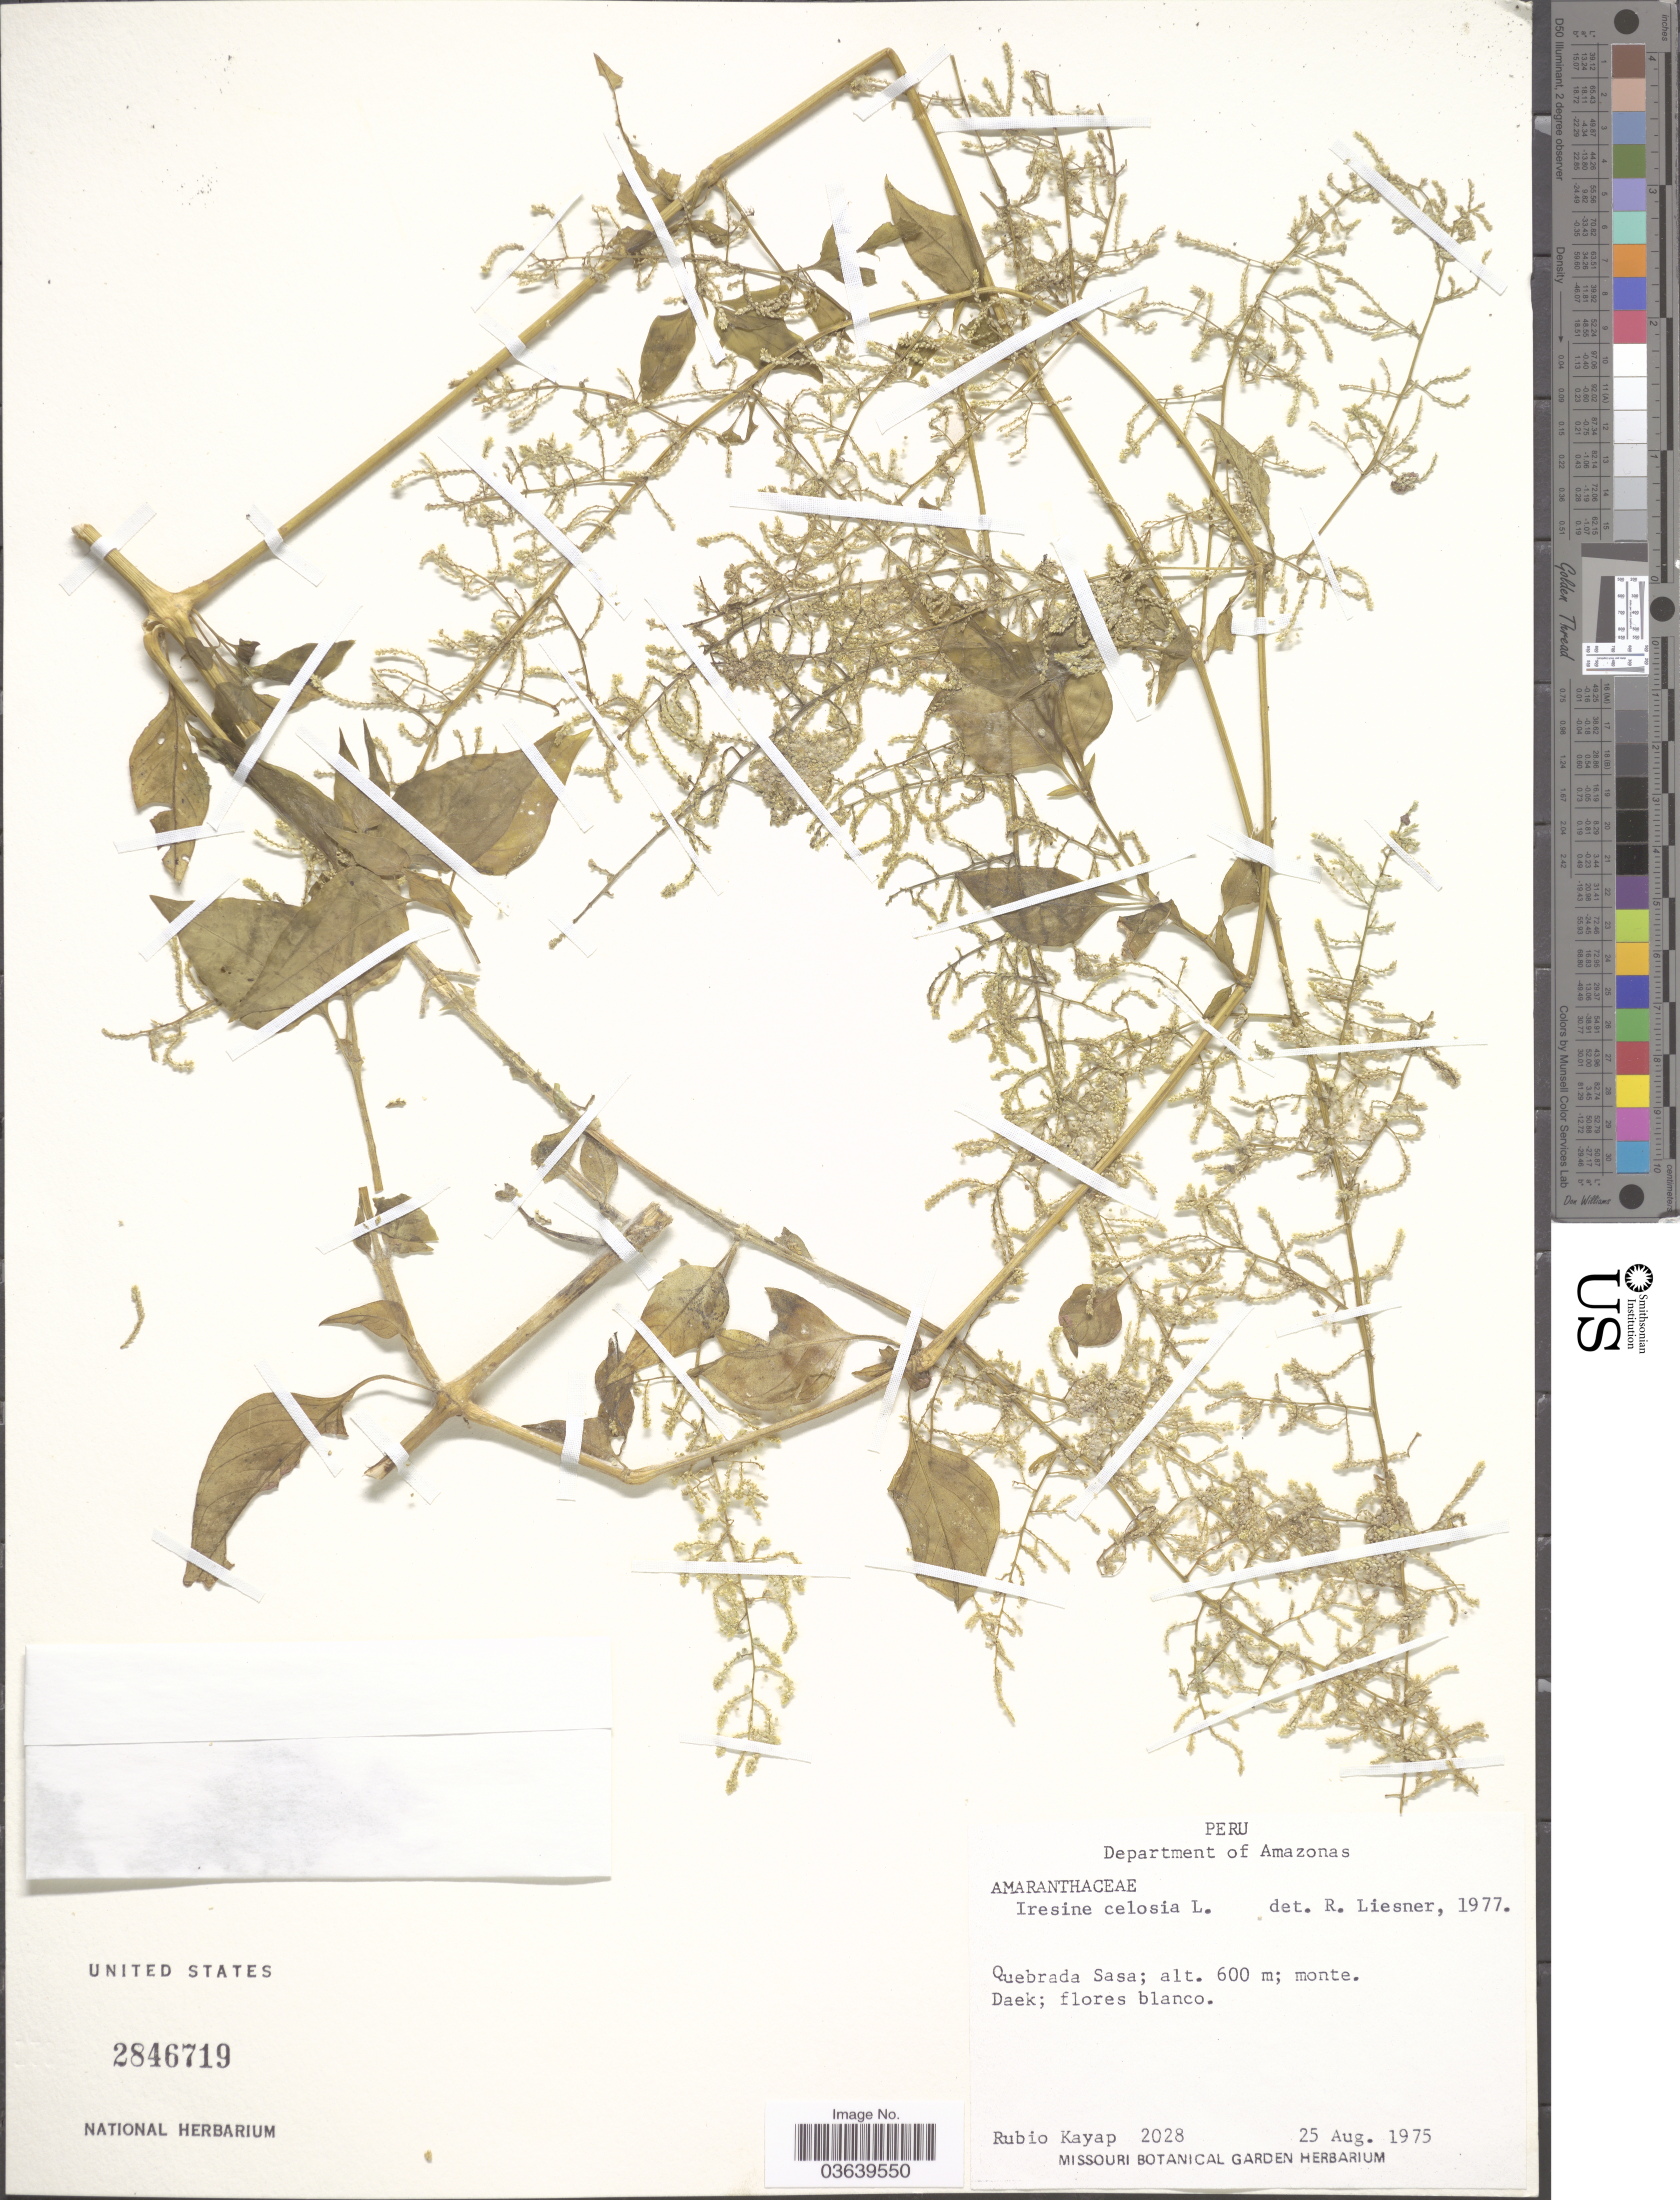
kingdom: Plantae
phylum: Tracheophyta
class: Magnoliopsida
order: Caryophyllales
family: Amaranthaceae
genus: Iresine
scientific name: Iresine celosia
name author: L.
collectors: R. Kayap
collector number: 2028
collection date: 1975-08-25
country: Peru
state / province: Amazonas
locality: Department of Amazonas. Quebrada Sasa; monte. [unsure placement] Daek [unsure placement].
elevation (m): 600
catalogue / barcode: US 2846719